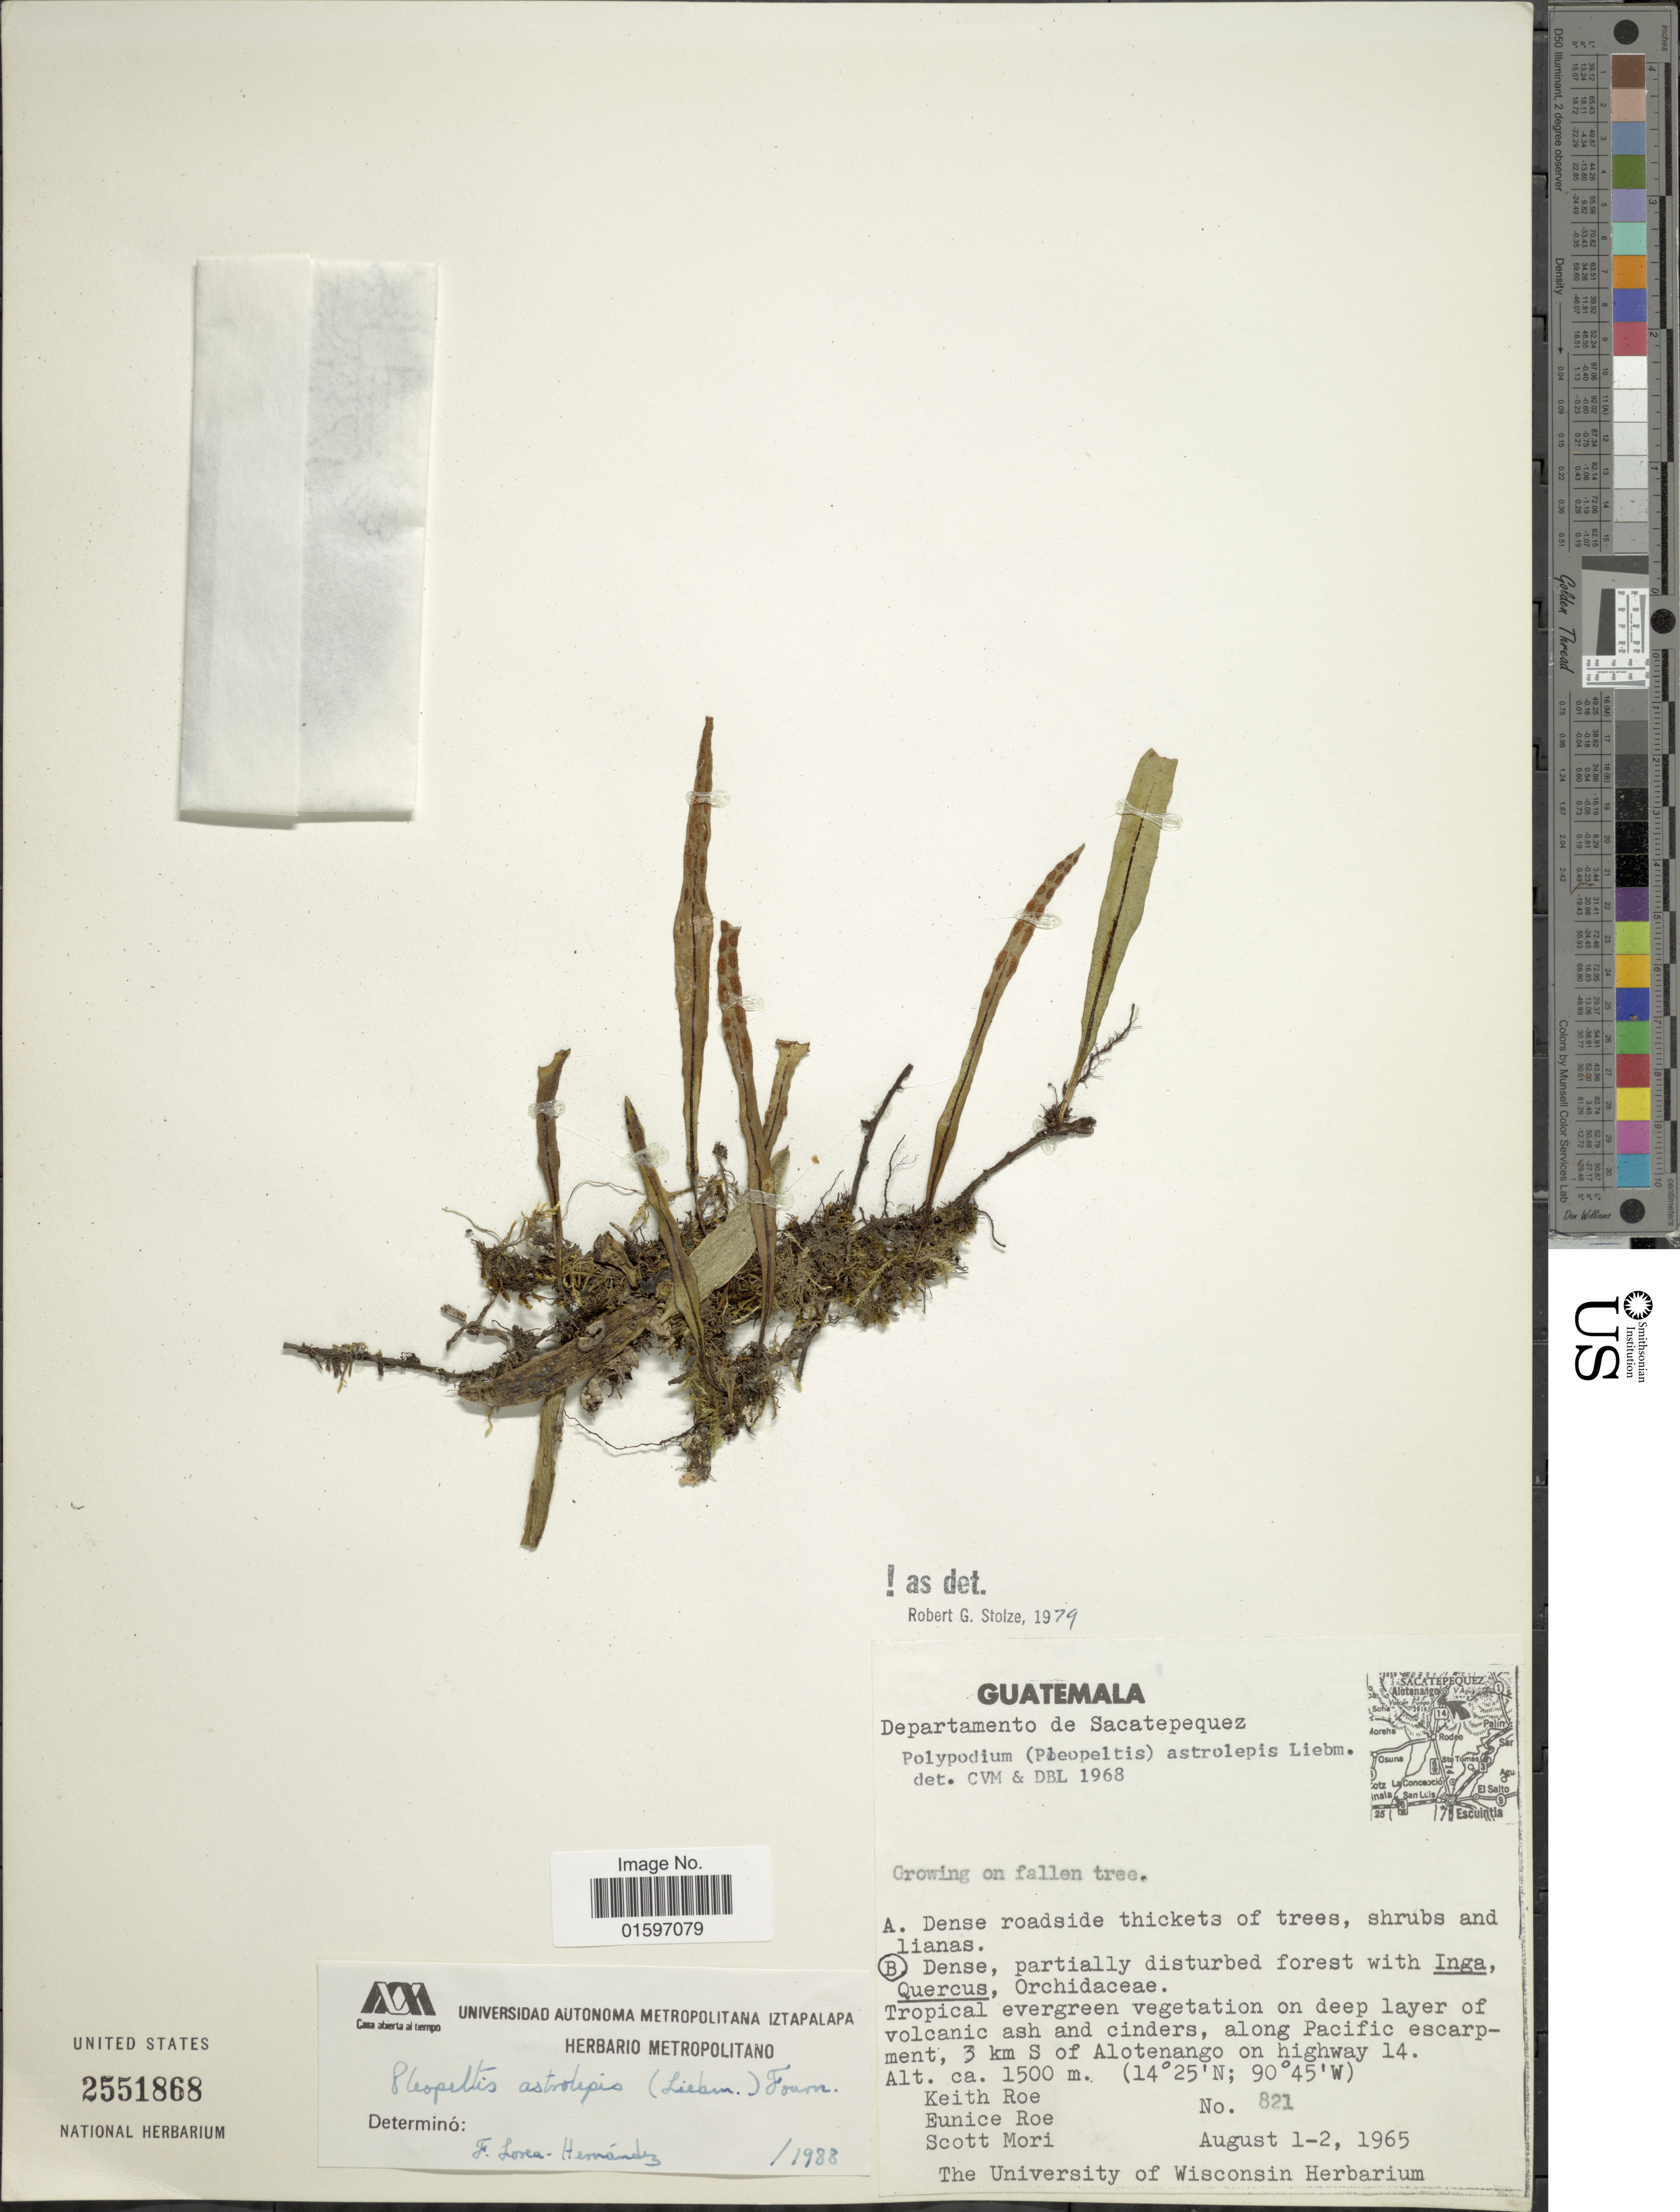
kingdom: Plantae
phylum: Tracheophyta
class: Polypodiopsida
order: Polypodiales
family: Polypodiaceae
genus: Pleopeltis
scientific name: Pleopeltis astrolepis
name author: (Liebm.) E. Fourn.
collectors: K. E. Roe, E. Roe & S. Mori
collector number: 821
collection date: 1965-08-01/1965-08-02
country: Guatemala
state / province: Sacatepéquez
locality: Along Pacific escarpment, 3 km S of Alotenango on highway 14.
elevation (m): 1500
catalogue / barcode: US 2551868